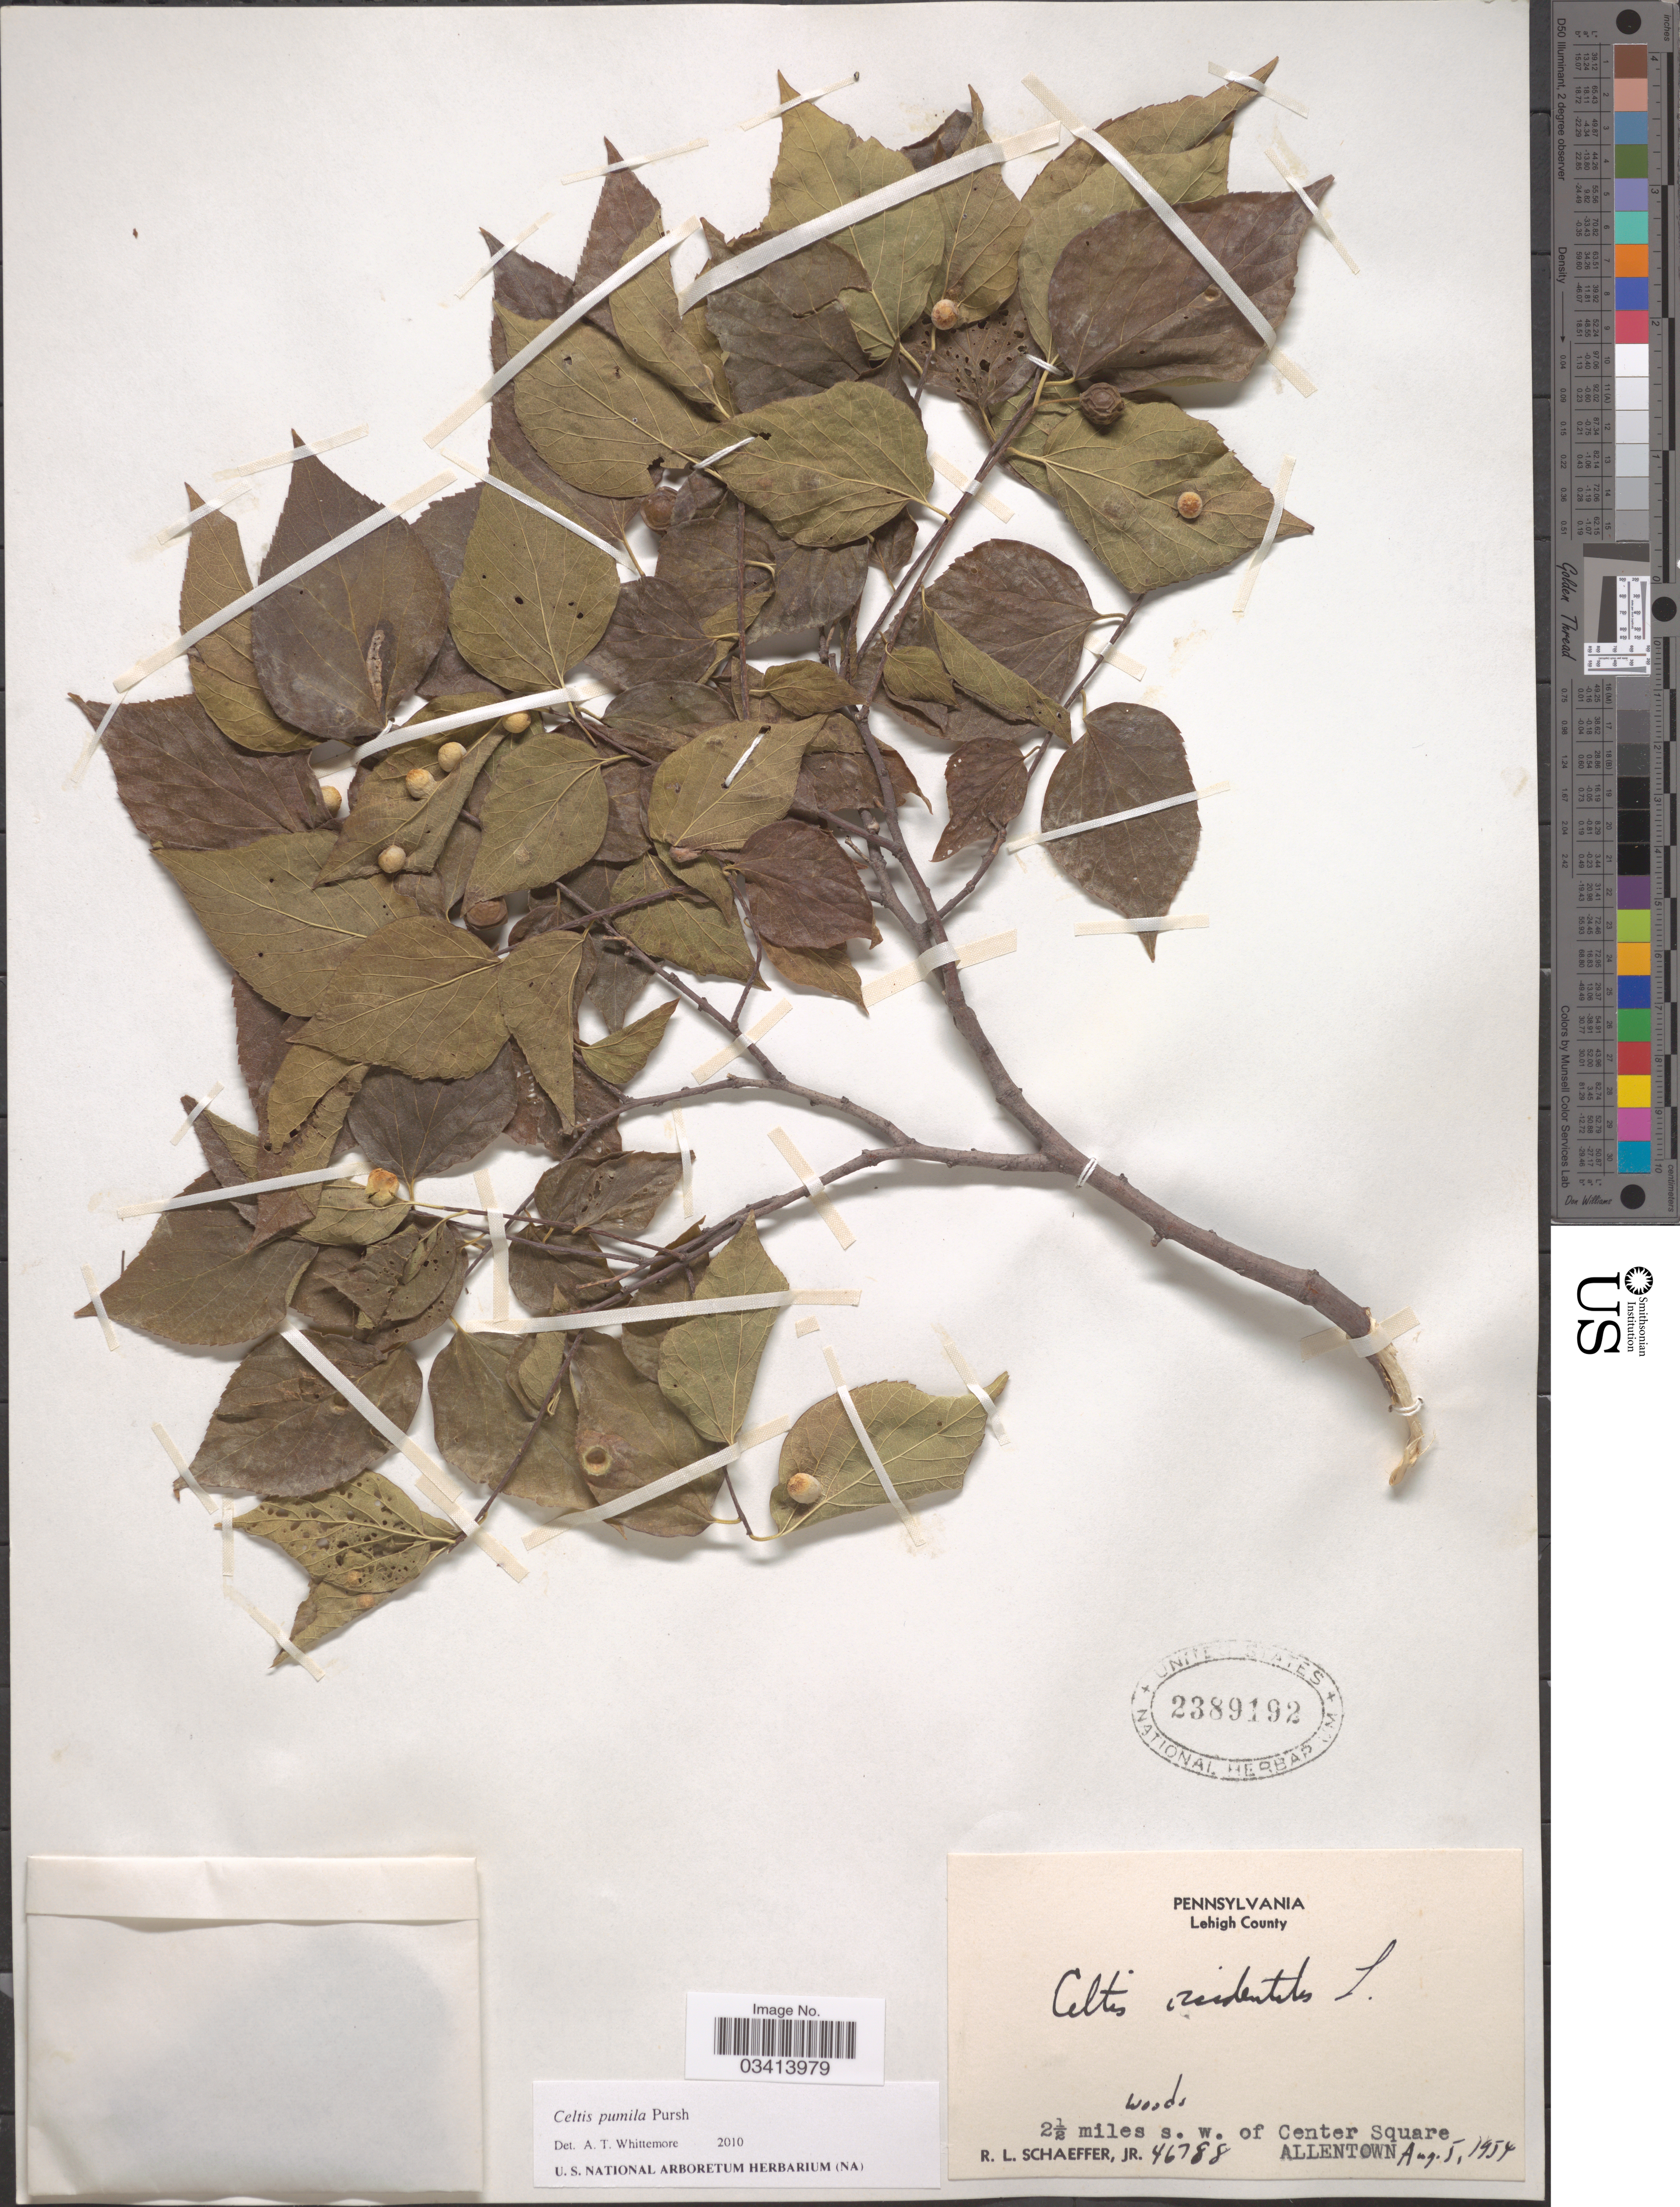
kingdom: Plantae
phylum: Tracheophyta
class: Magnoliopsida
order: Rosales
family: Cannabaceae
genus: Celtis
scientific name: Celtis occidentalis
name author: L.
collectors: R. L. Schaeffer Jr.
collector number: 46788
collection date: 1954-08-05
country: United States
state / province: Pennsylvania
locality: Lehigh County. 2½ miles s.w. of Center Square. Allentown.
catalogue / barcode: US 2389192